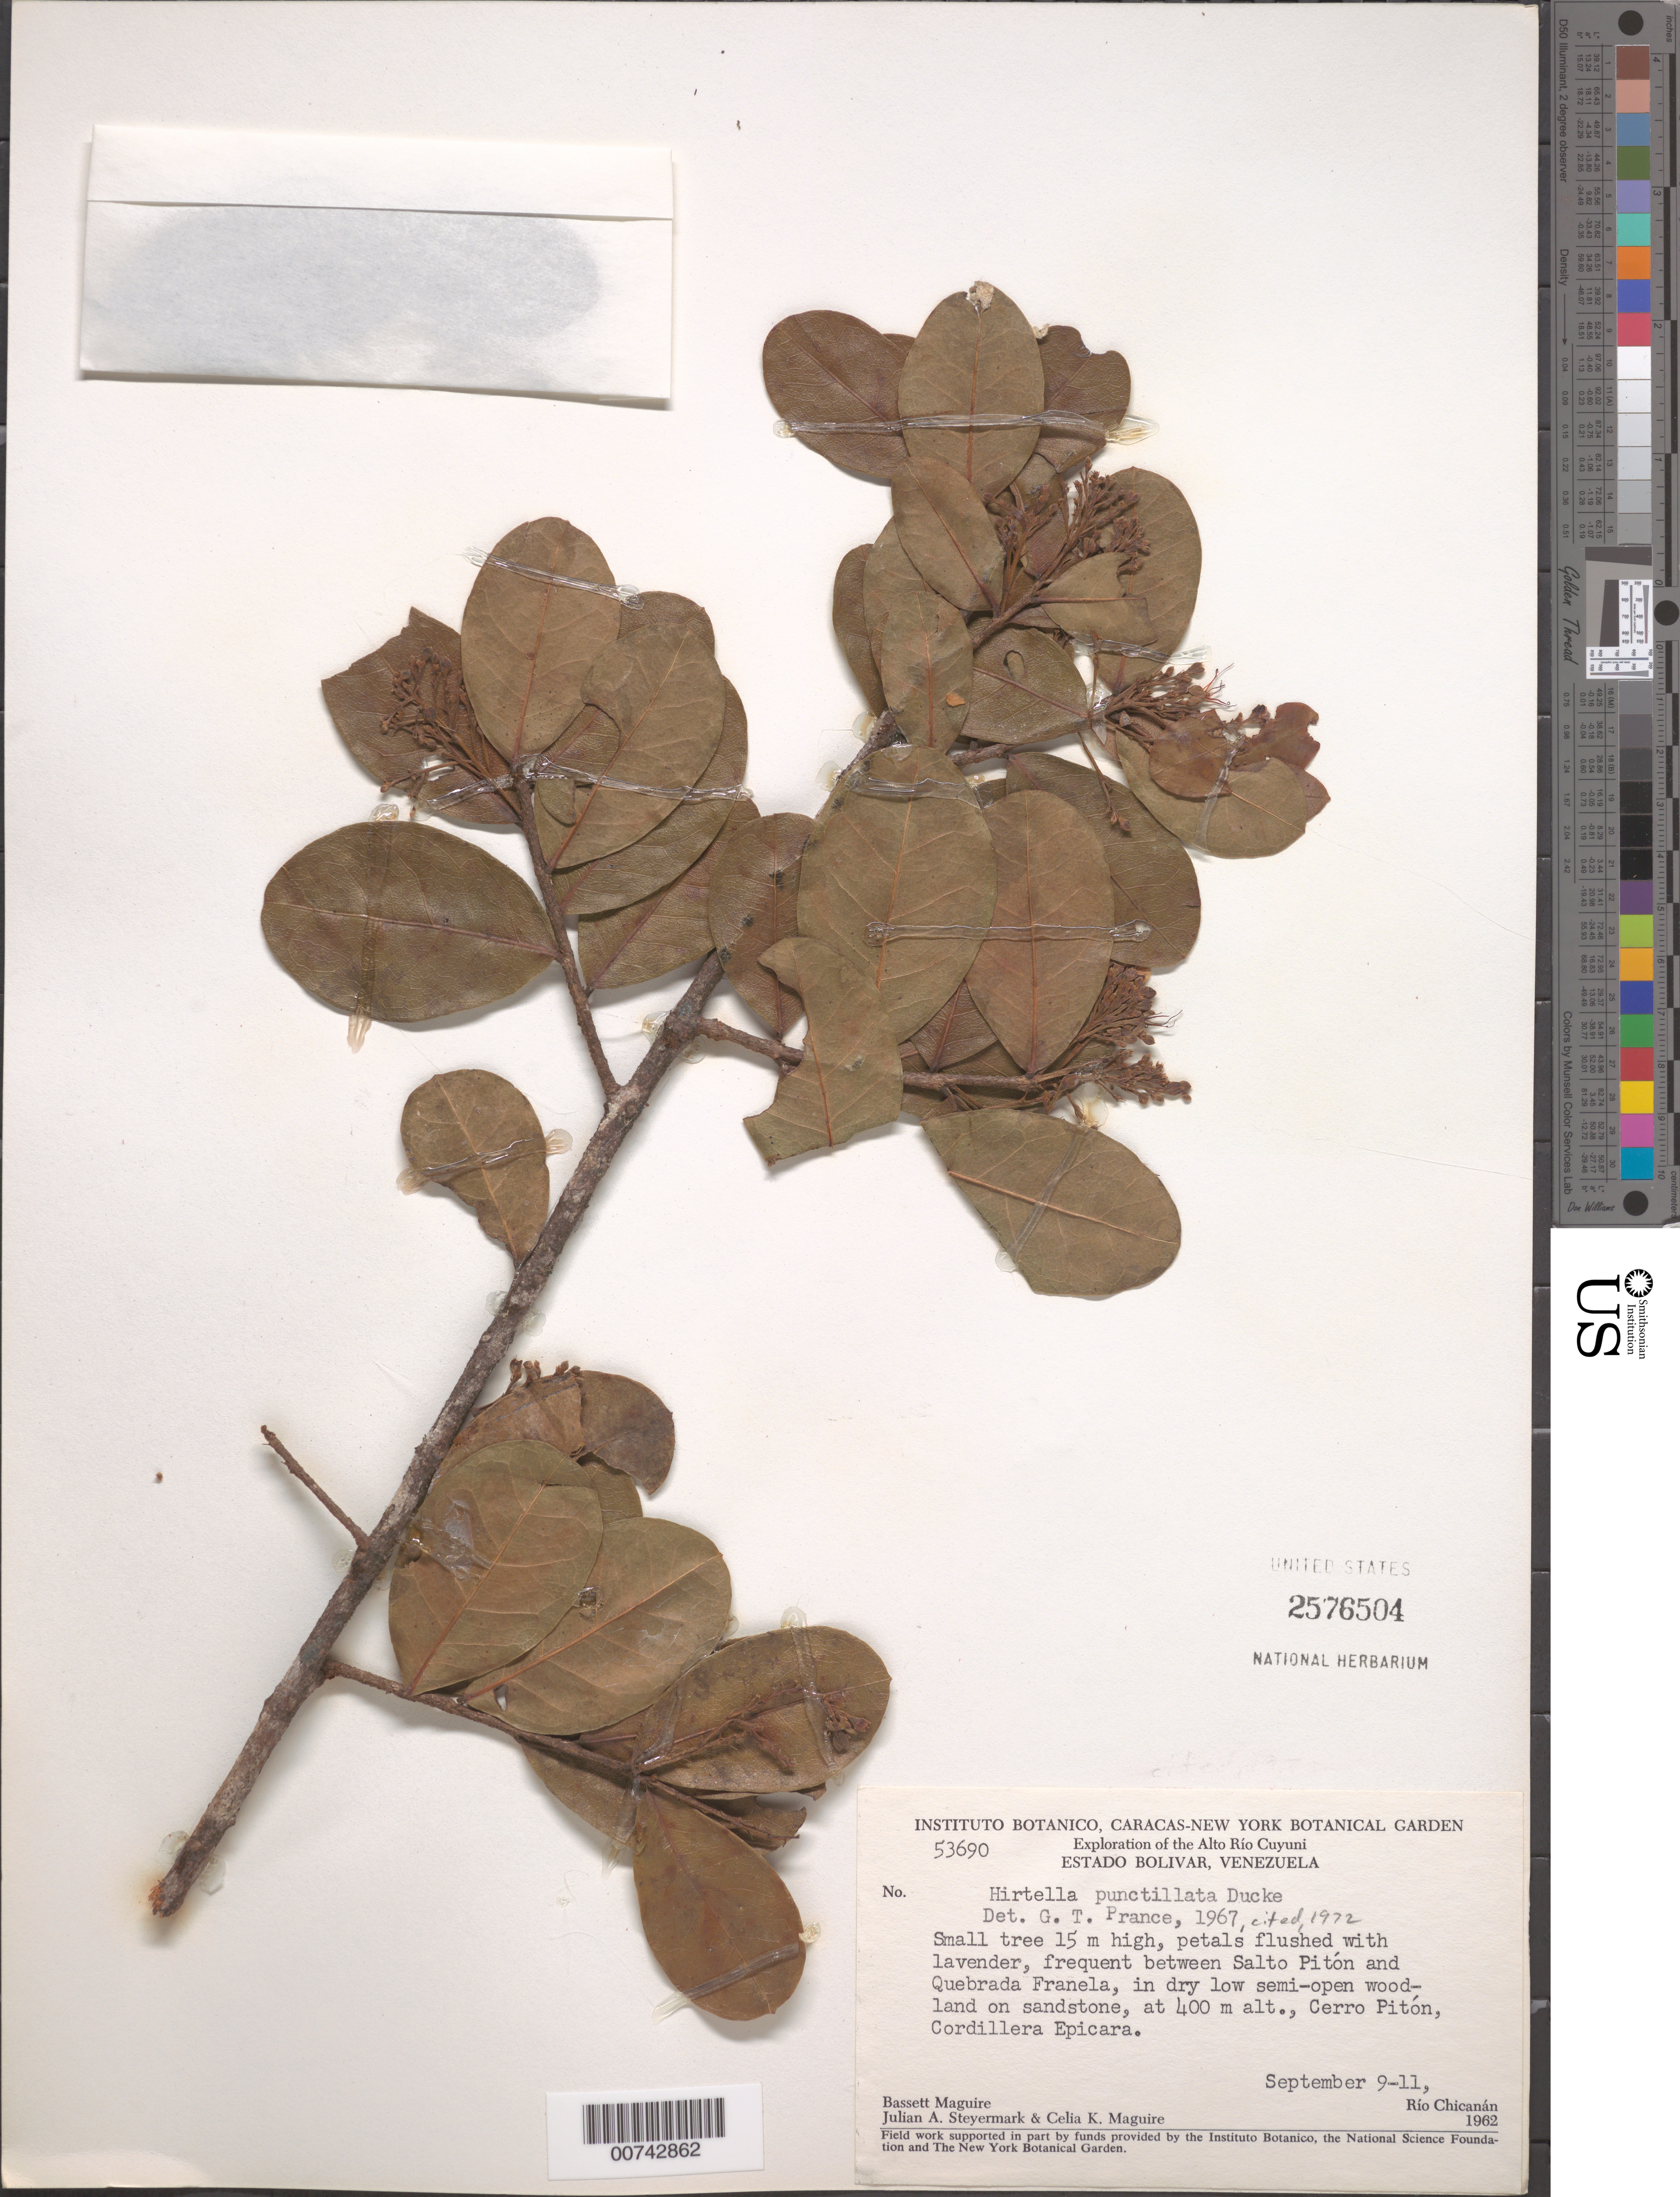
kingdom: Plantae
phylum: Tracheophyta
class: Magnoliopsida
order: Malpighiales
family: Chrysobalanaceae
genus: Hirtella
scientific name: Hirtella punctillata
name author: Ducke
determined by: Prance, G. T.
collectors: B. Maguire, J. Steyermark & C. K. Maguire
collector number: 53690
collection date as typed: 9-Sep-62 to 11-Sep-62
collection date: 1962-09-09/1962-09-11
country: Venezuela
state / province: Bolívar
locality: Alto Río Cuyuni, Cerro Pitón, Cordillera Epicara, betw. Salto Pitón and Quebrada Franela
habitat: Dry low semi-open woodland on sandstone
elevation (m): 400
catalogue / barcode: US 2576504